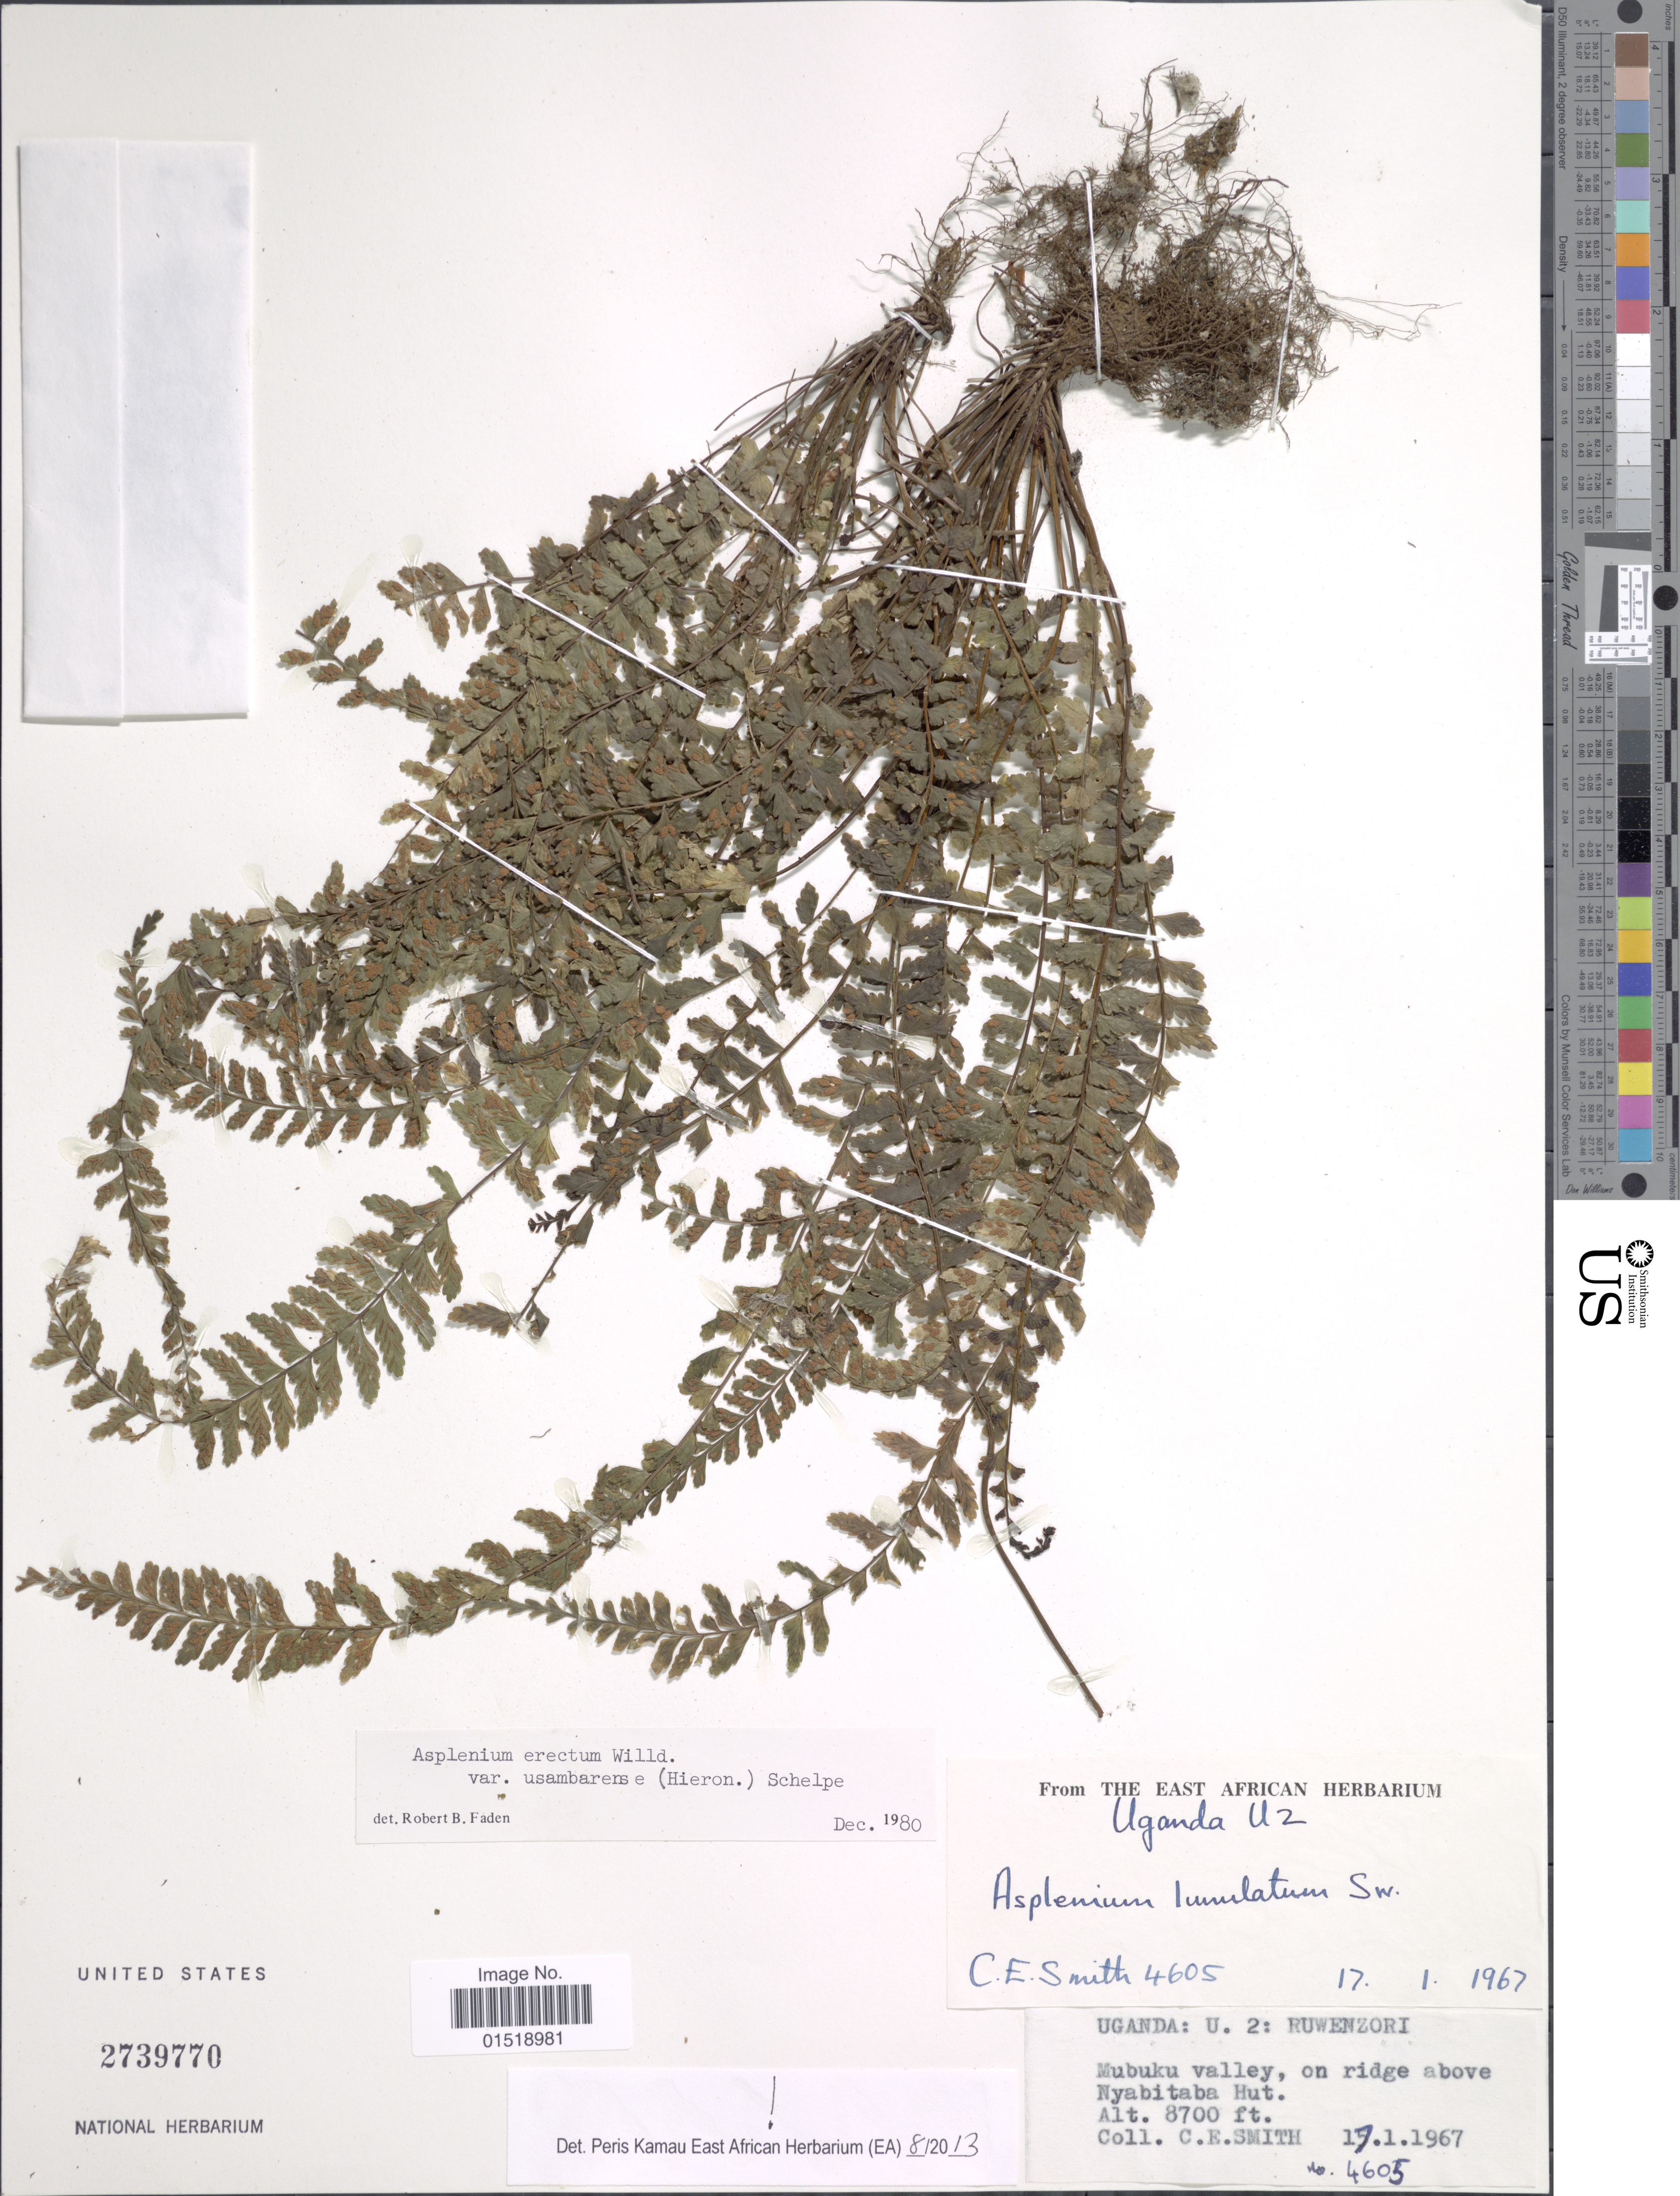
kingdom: Plantae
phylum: Tracheophyta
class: Polypodiopsida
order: Polypodiales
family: Aspleniaceae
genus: Asplenium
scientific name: Asplenium erectum var. usambarense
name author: (Hieron.) Schelpe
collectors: C. E. Smith Jr.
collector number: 4605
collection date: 1967-01-17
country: Uganda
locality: Uganda: U. 2: Ruwenzori. Mubuku valley, on ridge above Nyabitaba Hut.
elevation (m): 2652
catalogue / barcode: US 2739770